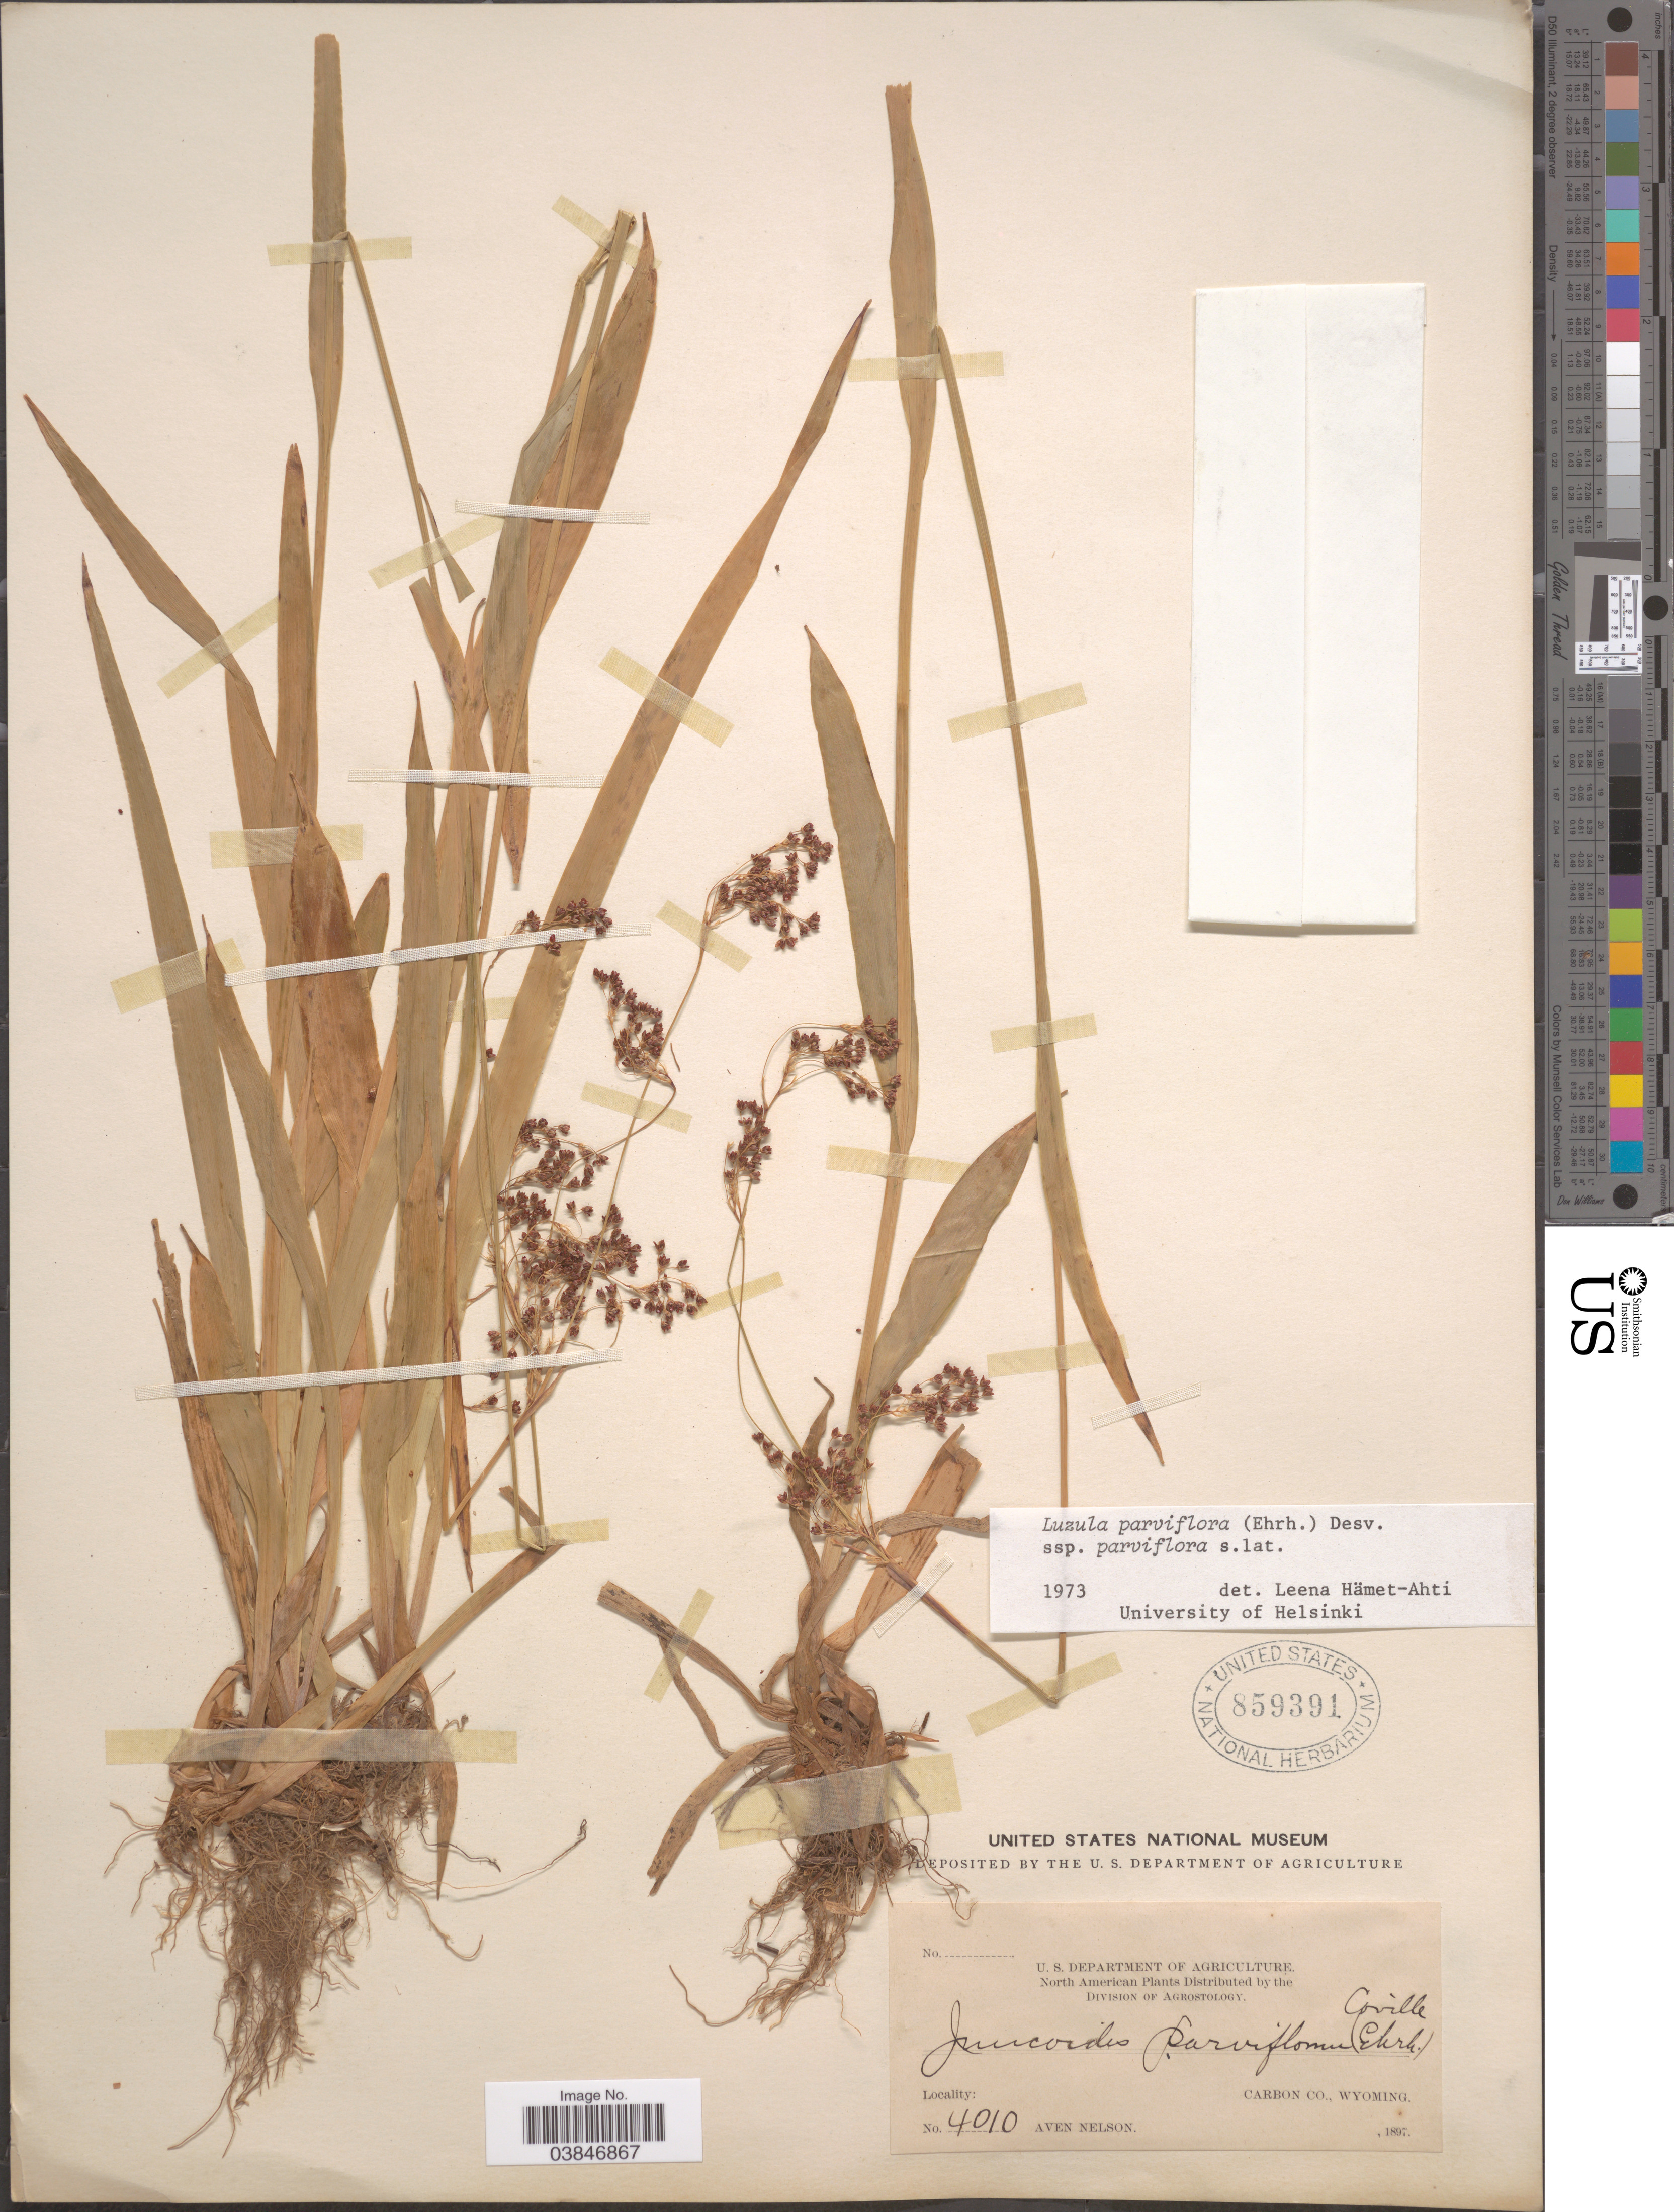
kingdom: Plantae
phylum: Tracheophyta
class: Liliopsida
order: Poales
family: Juncaceae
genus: Luzula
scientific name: Luzula parviflora subsp. parviflora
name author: (Ehrh.) Desv.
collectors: A. Nelson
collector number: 4010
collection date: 1897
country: United States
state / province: Wyoming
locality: Carbon Co.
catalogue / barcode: US 859391